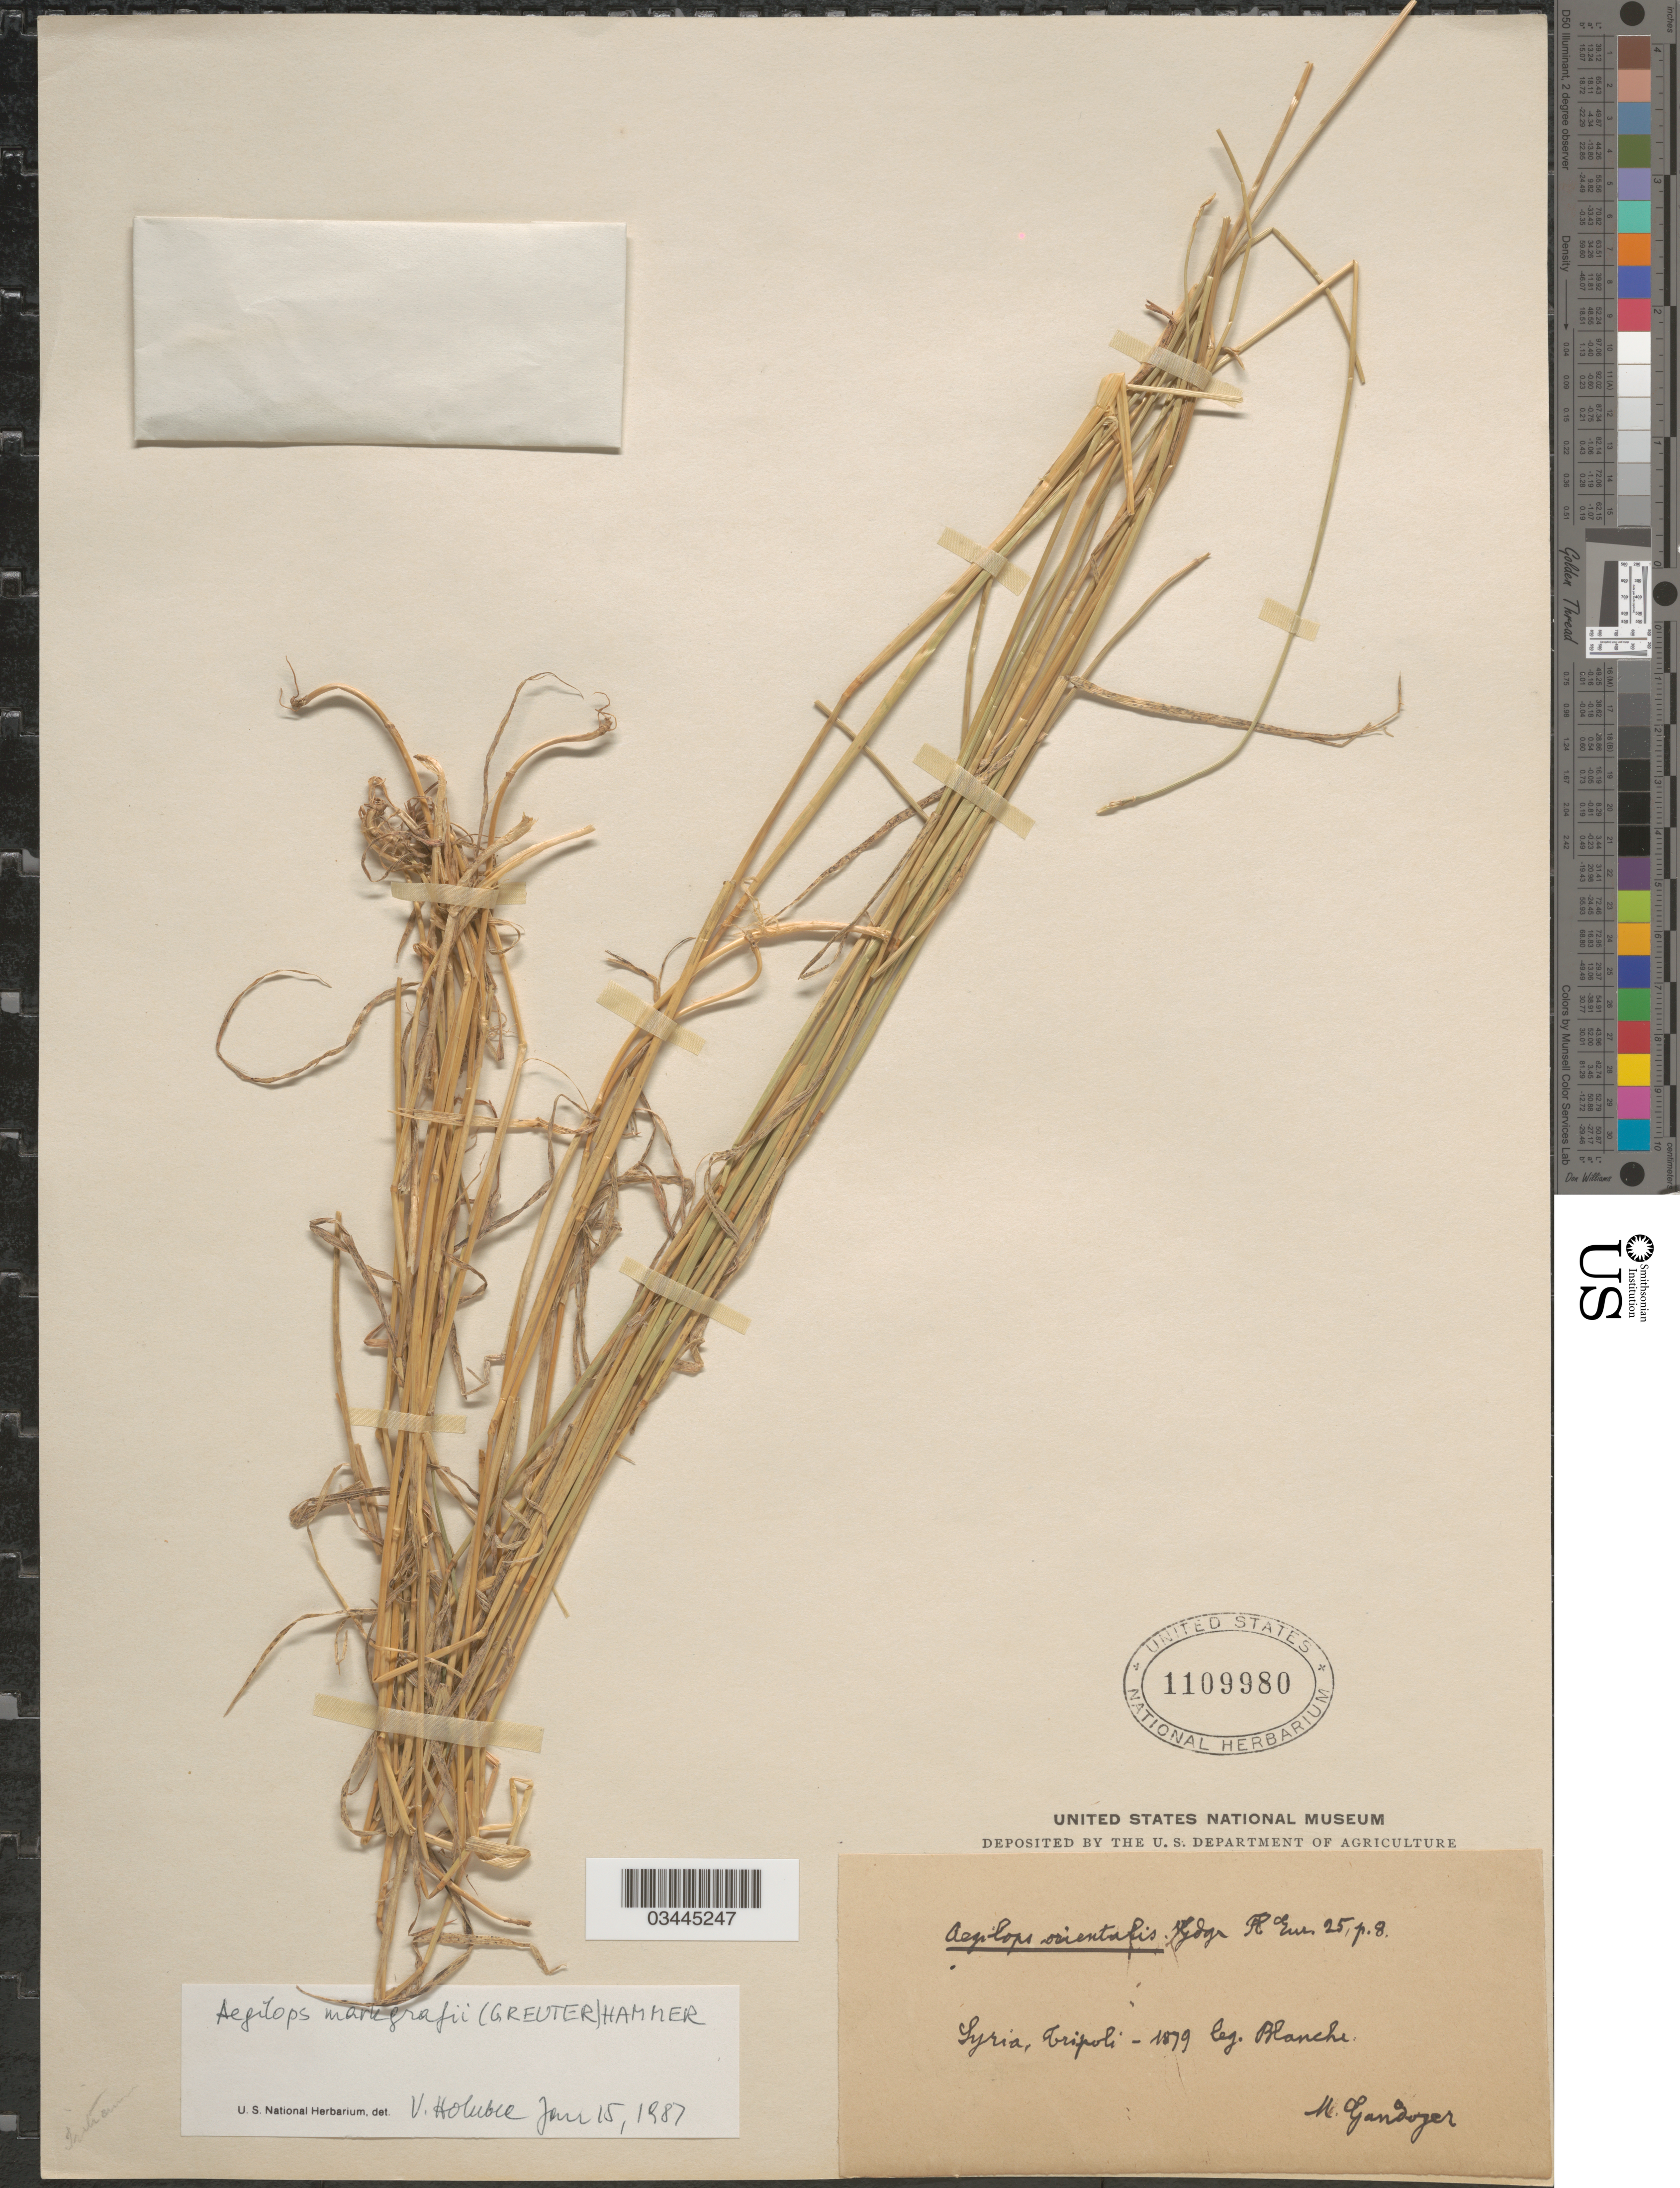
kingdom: Plantae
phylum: Tracheophyta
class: Liliopsida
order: Poales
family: Poaceae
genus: Aegilops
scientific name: Aegilops caudata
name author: L.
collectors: -. Blanche & M. Gandoger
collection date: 1879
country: Syria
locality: Trypoli.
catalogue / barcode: US 1109980